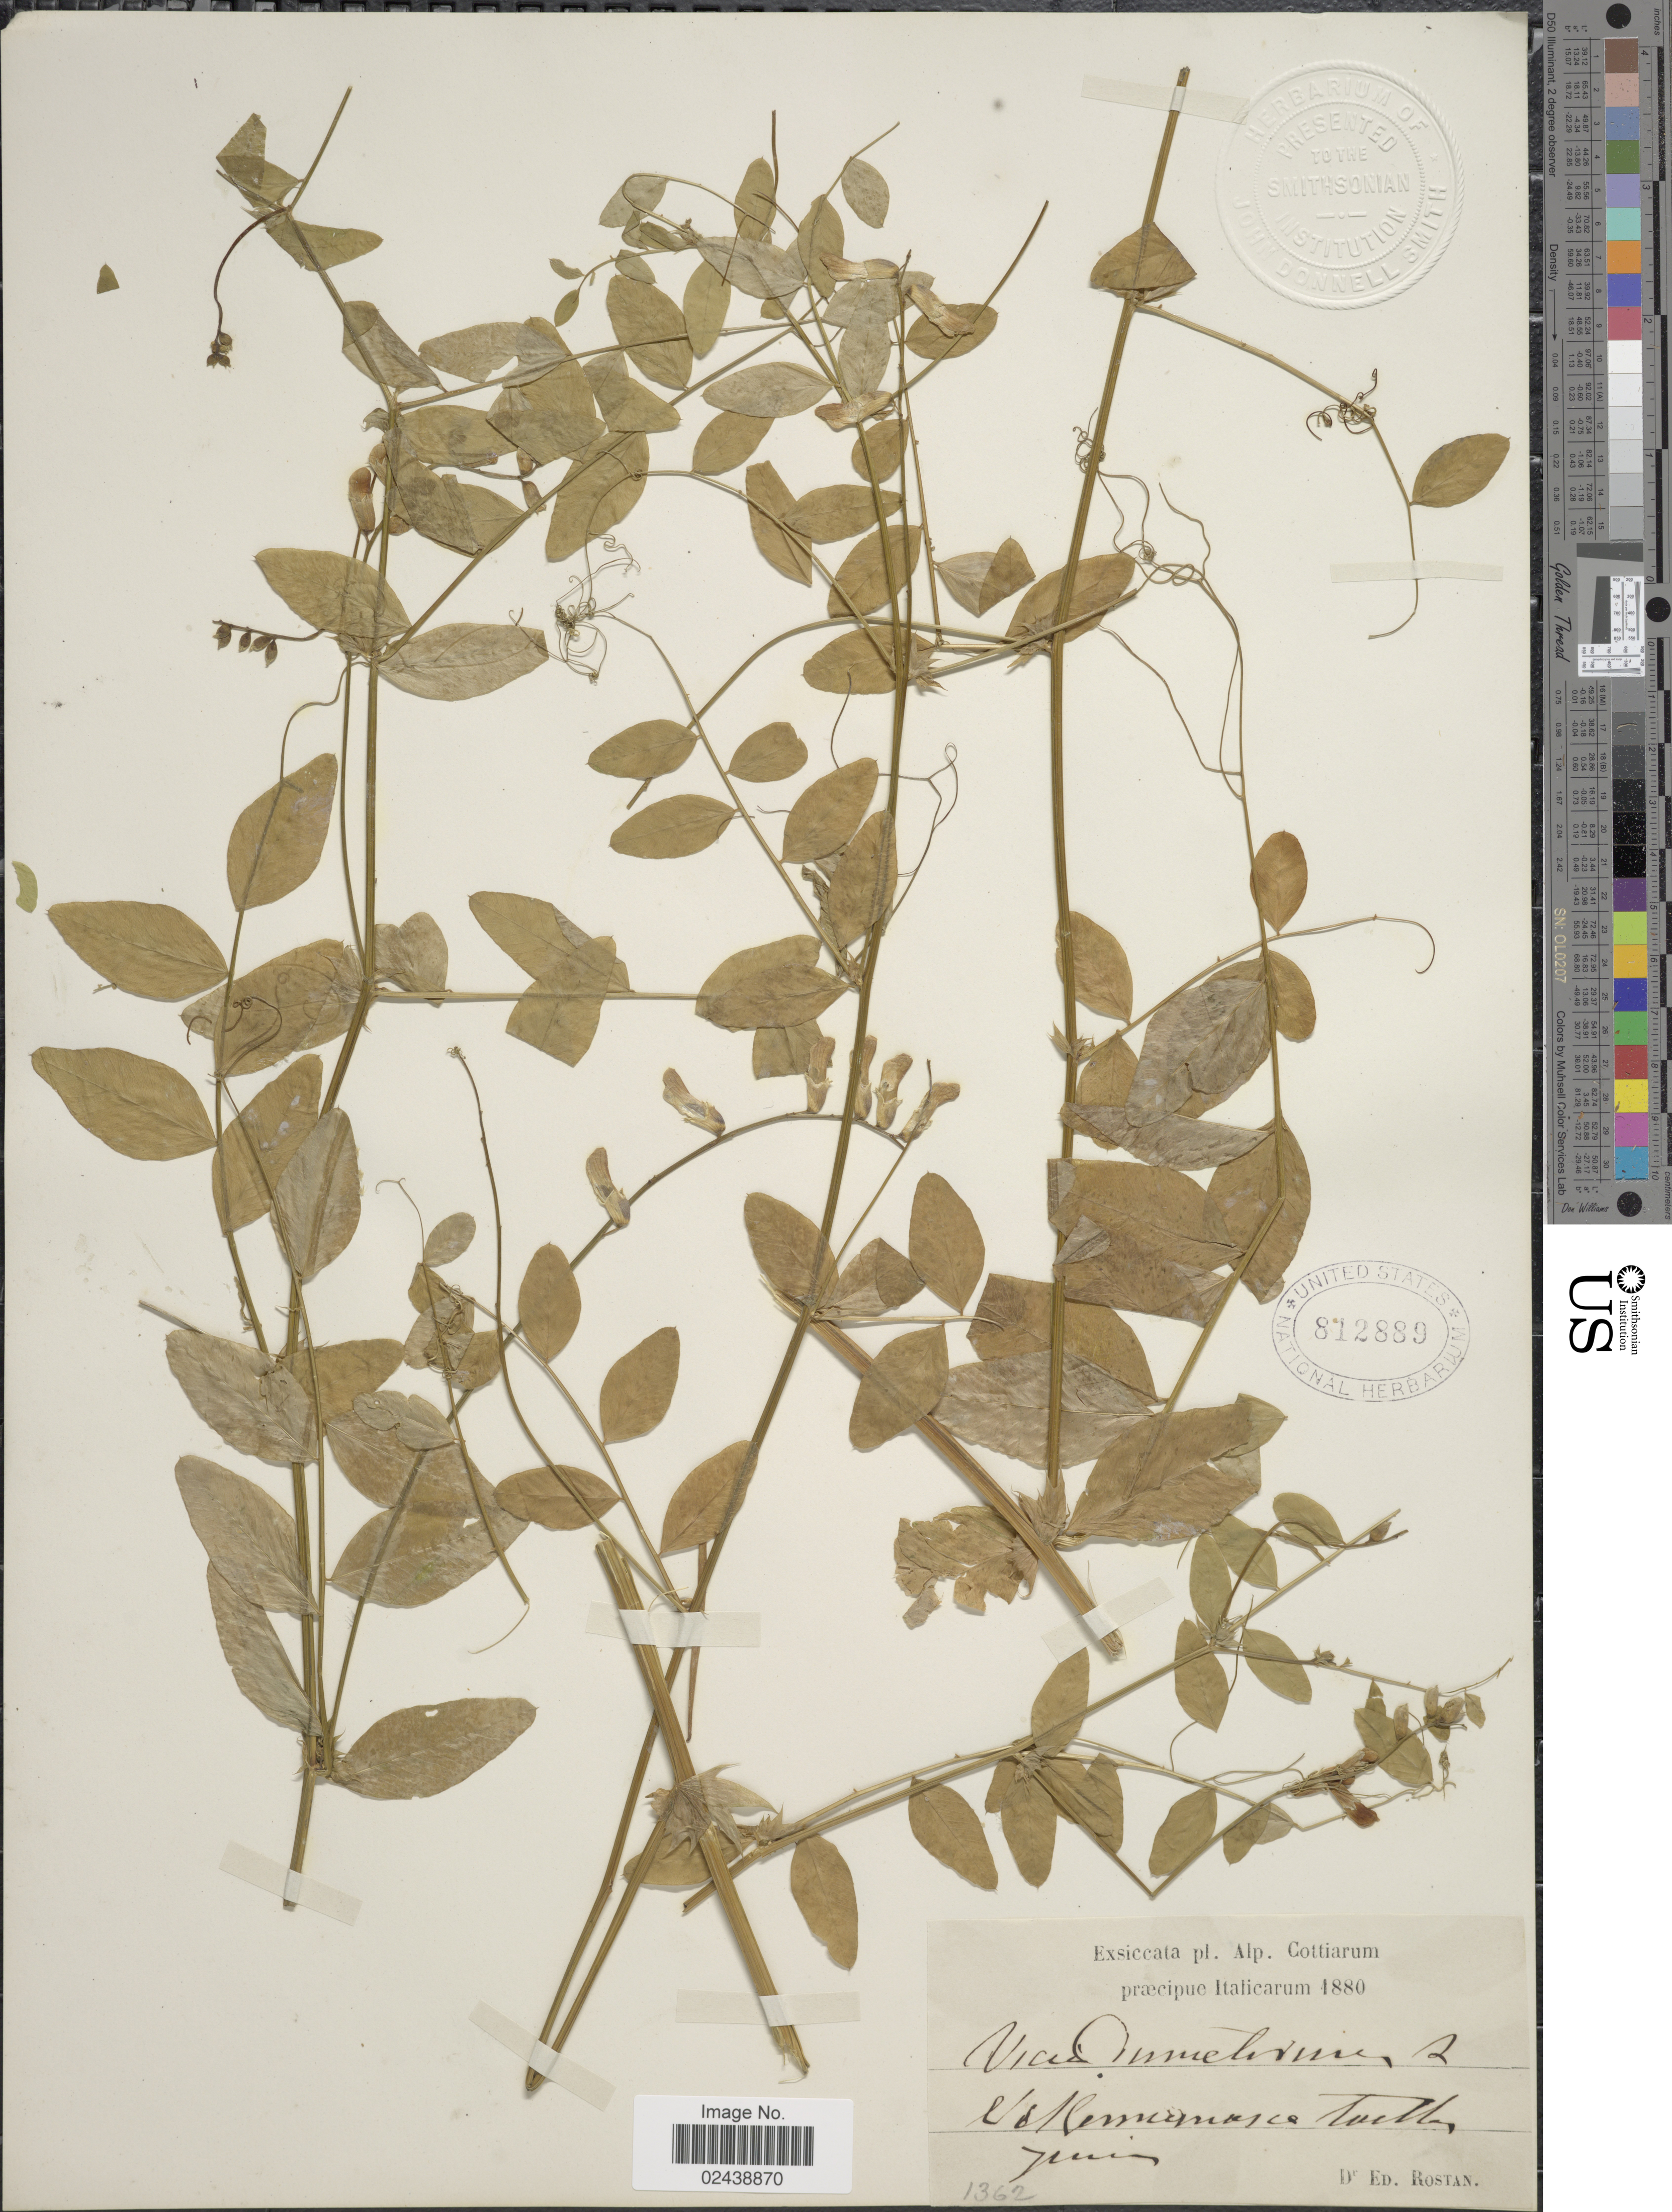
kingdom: Plantae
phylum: Tracheophyta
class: Magnoliopsida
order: Fabales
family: Fabaceae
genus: Vicia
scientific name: Vicia dumetorum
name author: L.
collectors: E. Rostan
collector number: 1362?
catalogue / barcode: US 812889